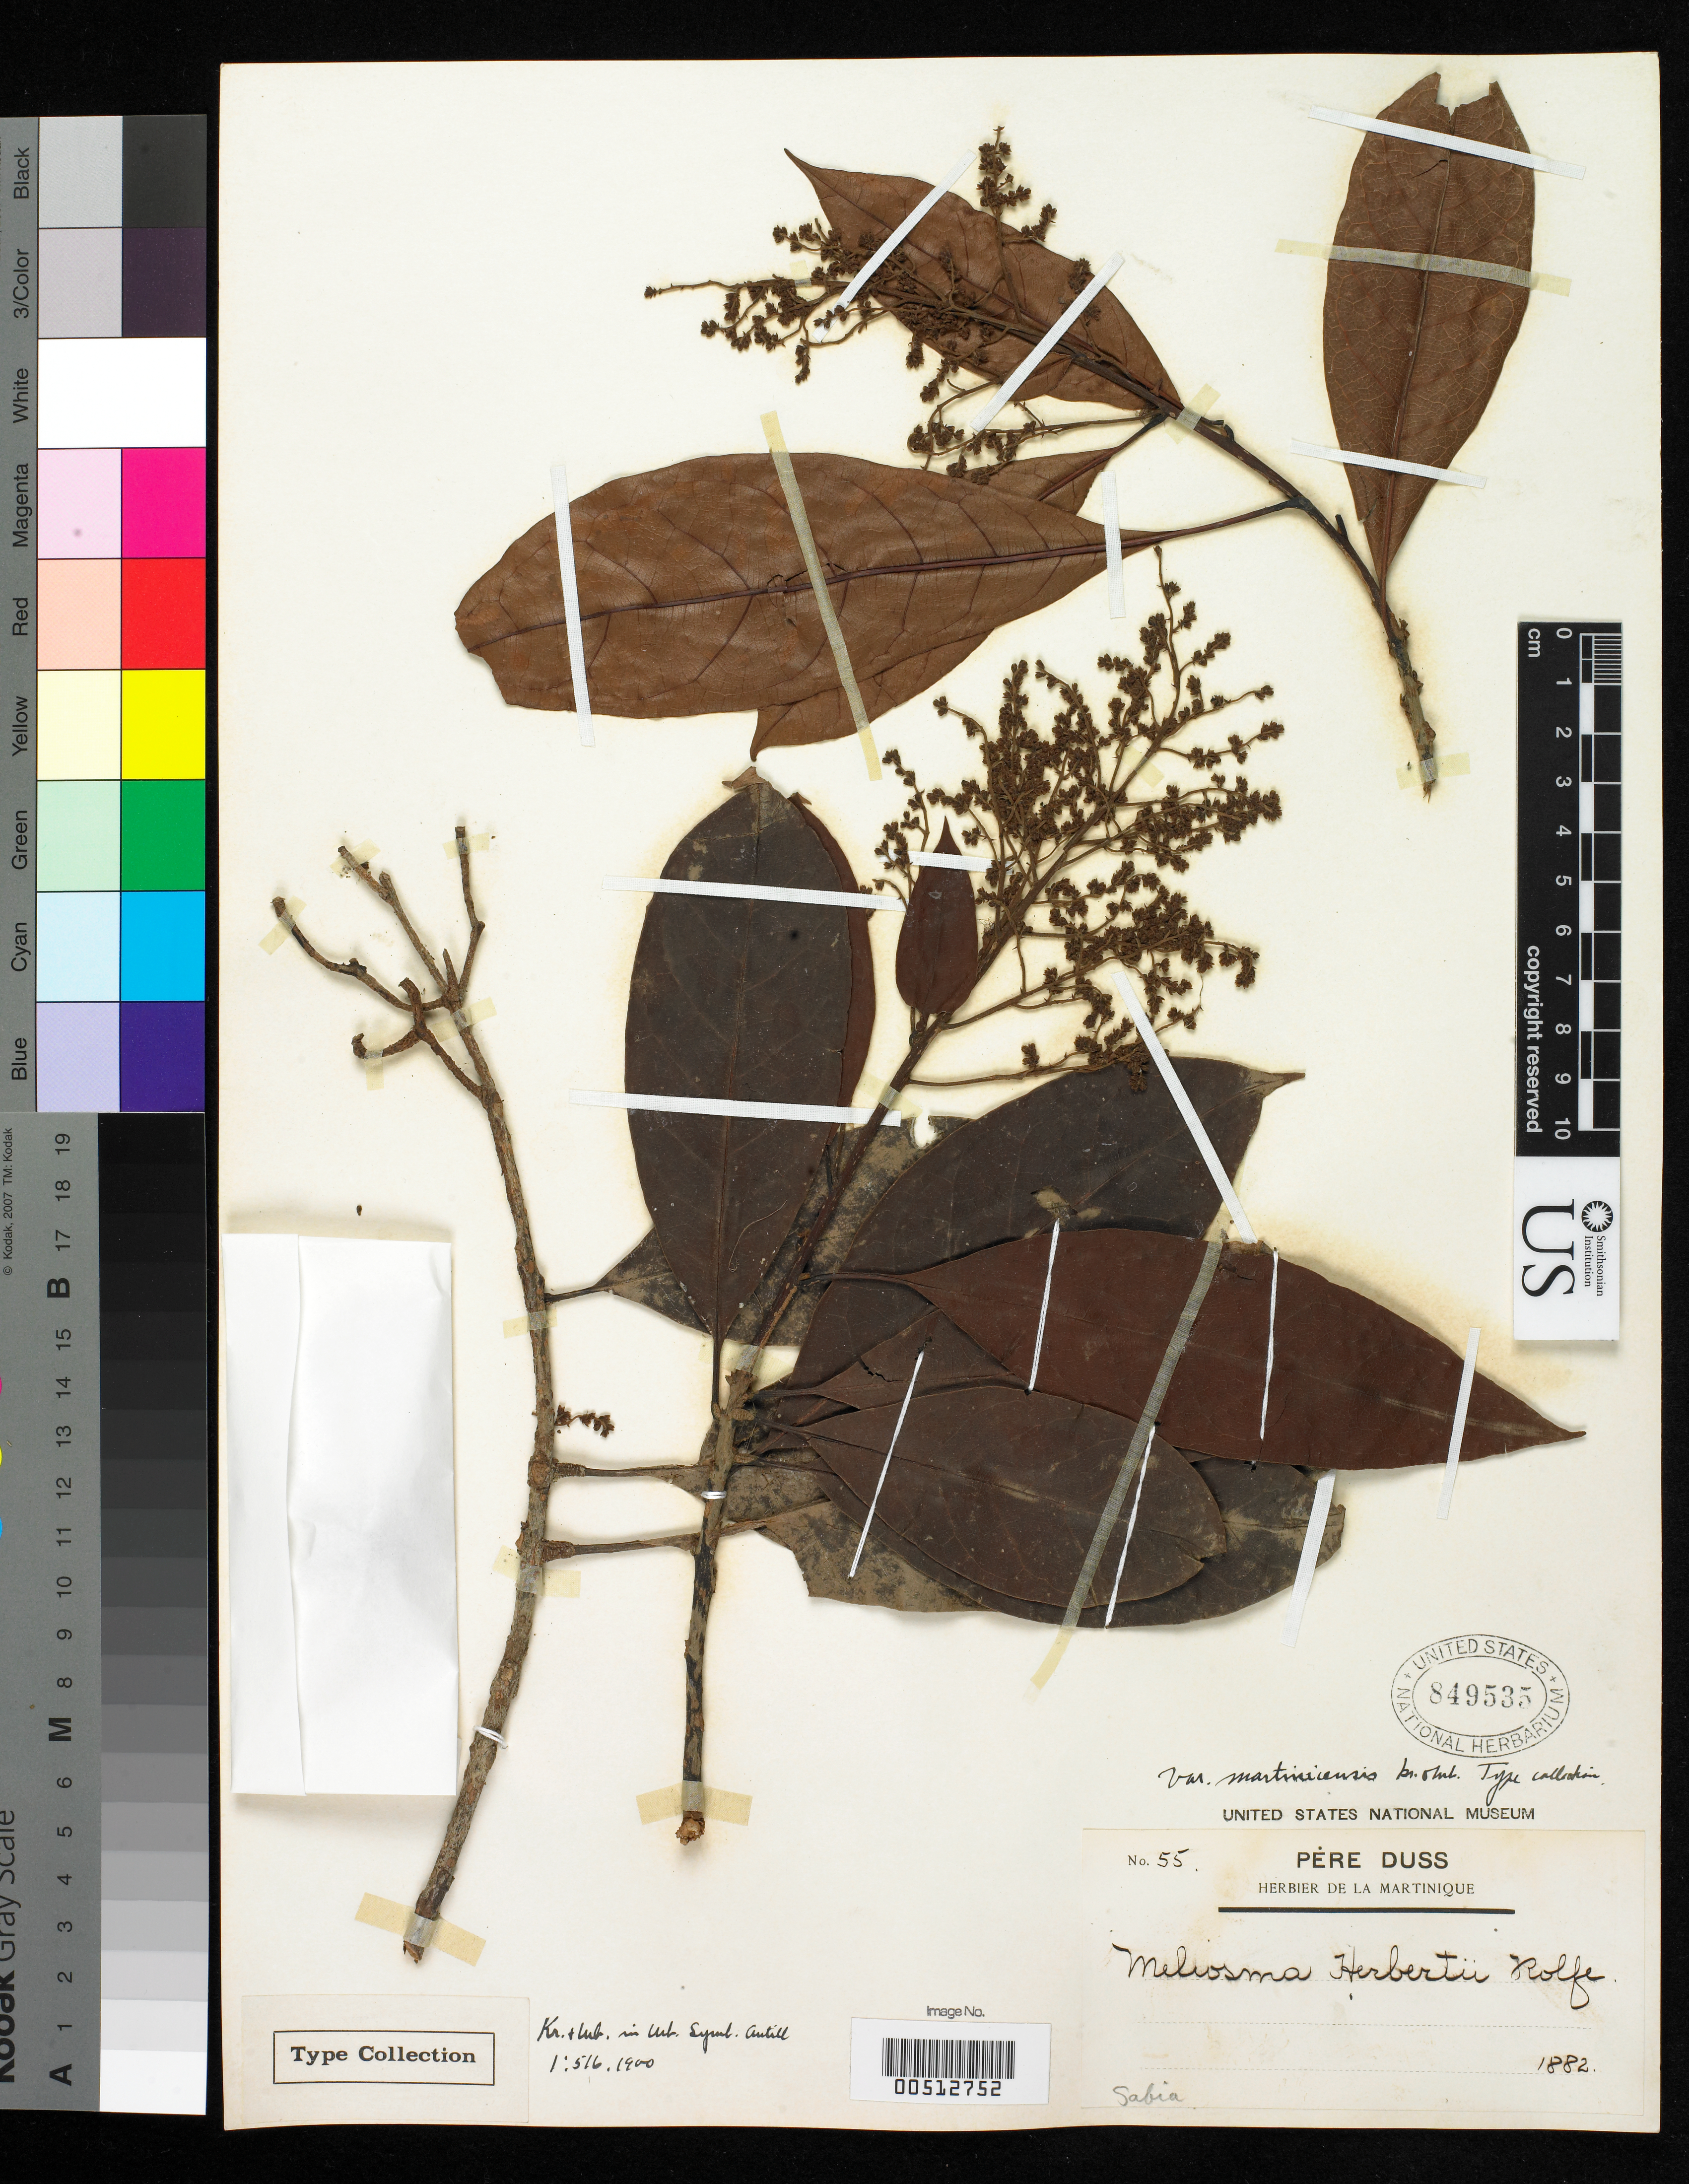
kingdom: Plantae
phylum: Tracheophyta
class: Magnoliopsida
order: Proteales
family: Sabiaceae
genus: Meliosma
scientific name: Meliosma herbertii var. martinicensis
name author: Krug & Urb.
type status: Syntype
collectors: Père Duss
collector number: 55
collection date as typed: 1882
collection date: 1882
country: Martinique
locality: Fonds-Saint-Denie, Lorrain, Camp Del'Alma, Case-Pilote, Piton.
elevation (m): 400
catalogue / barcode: US 849535